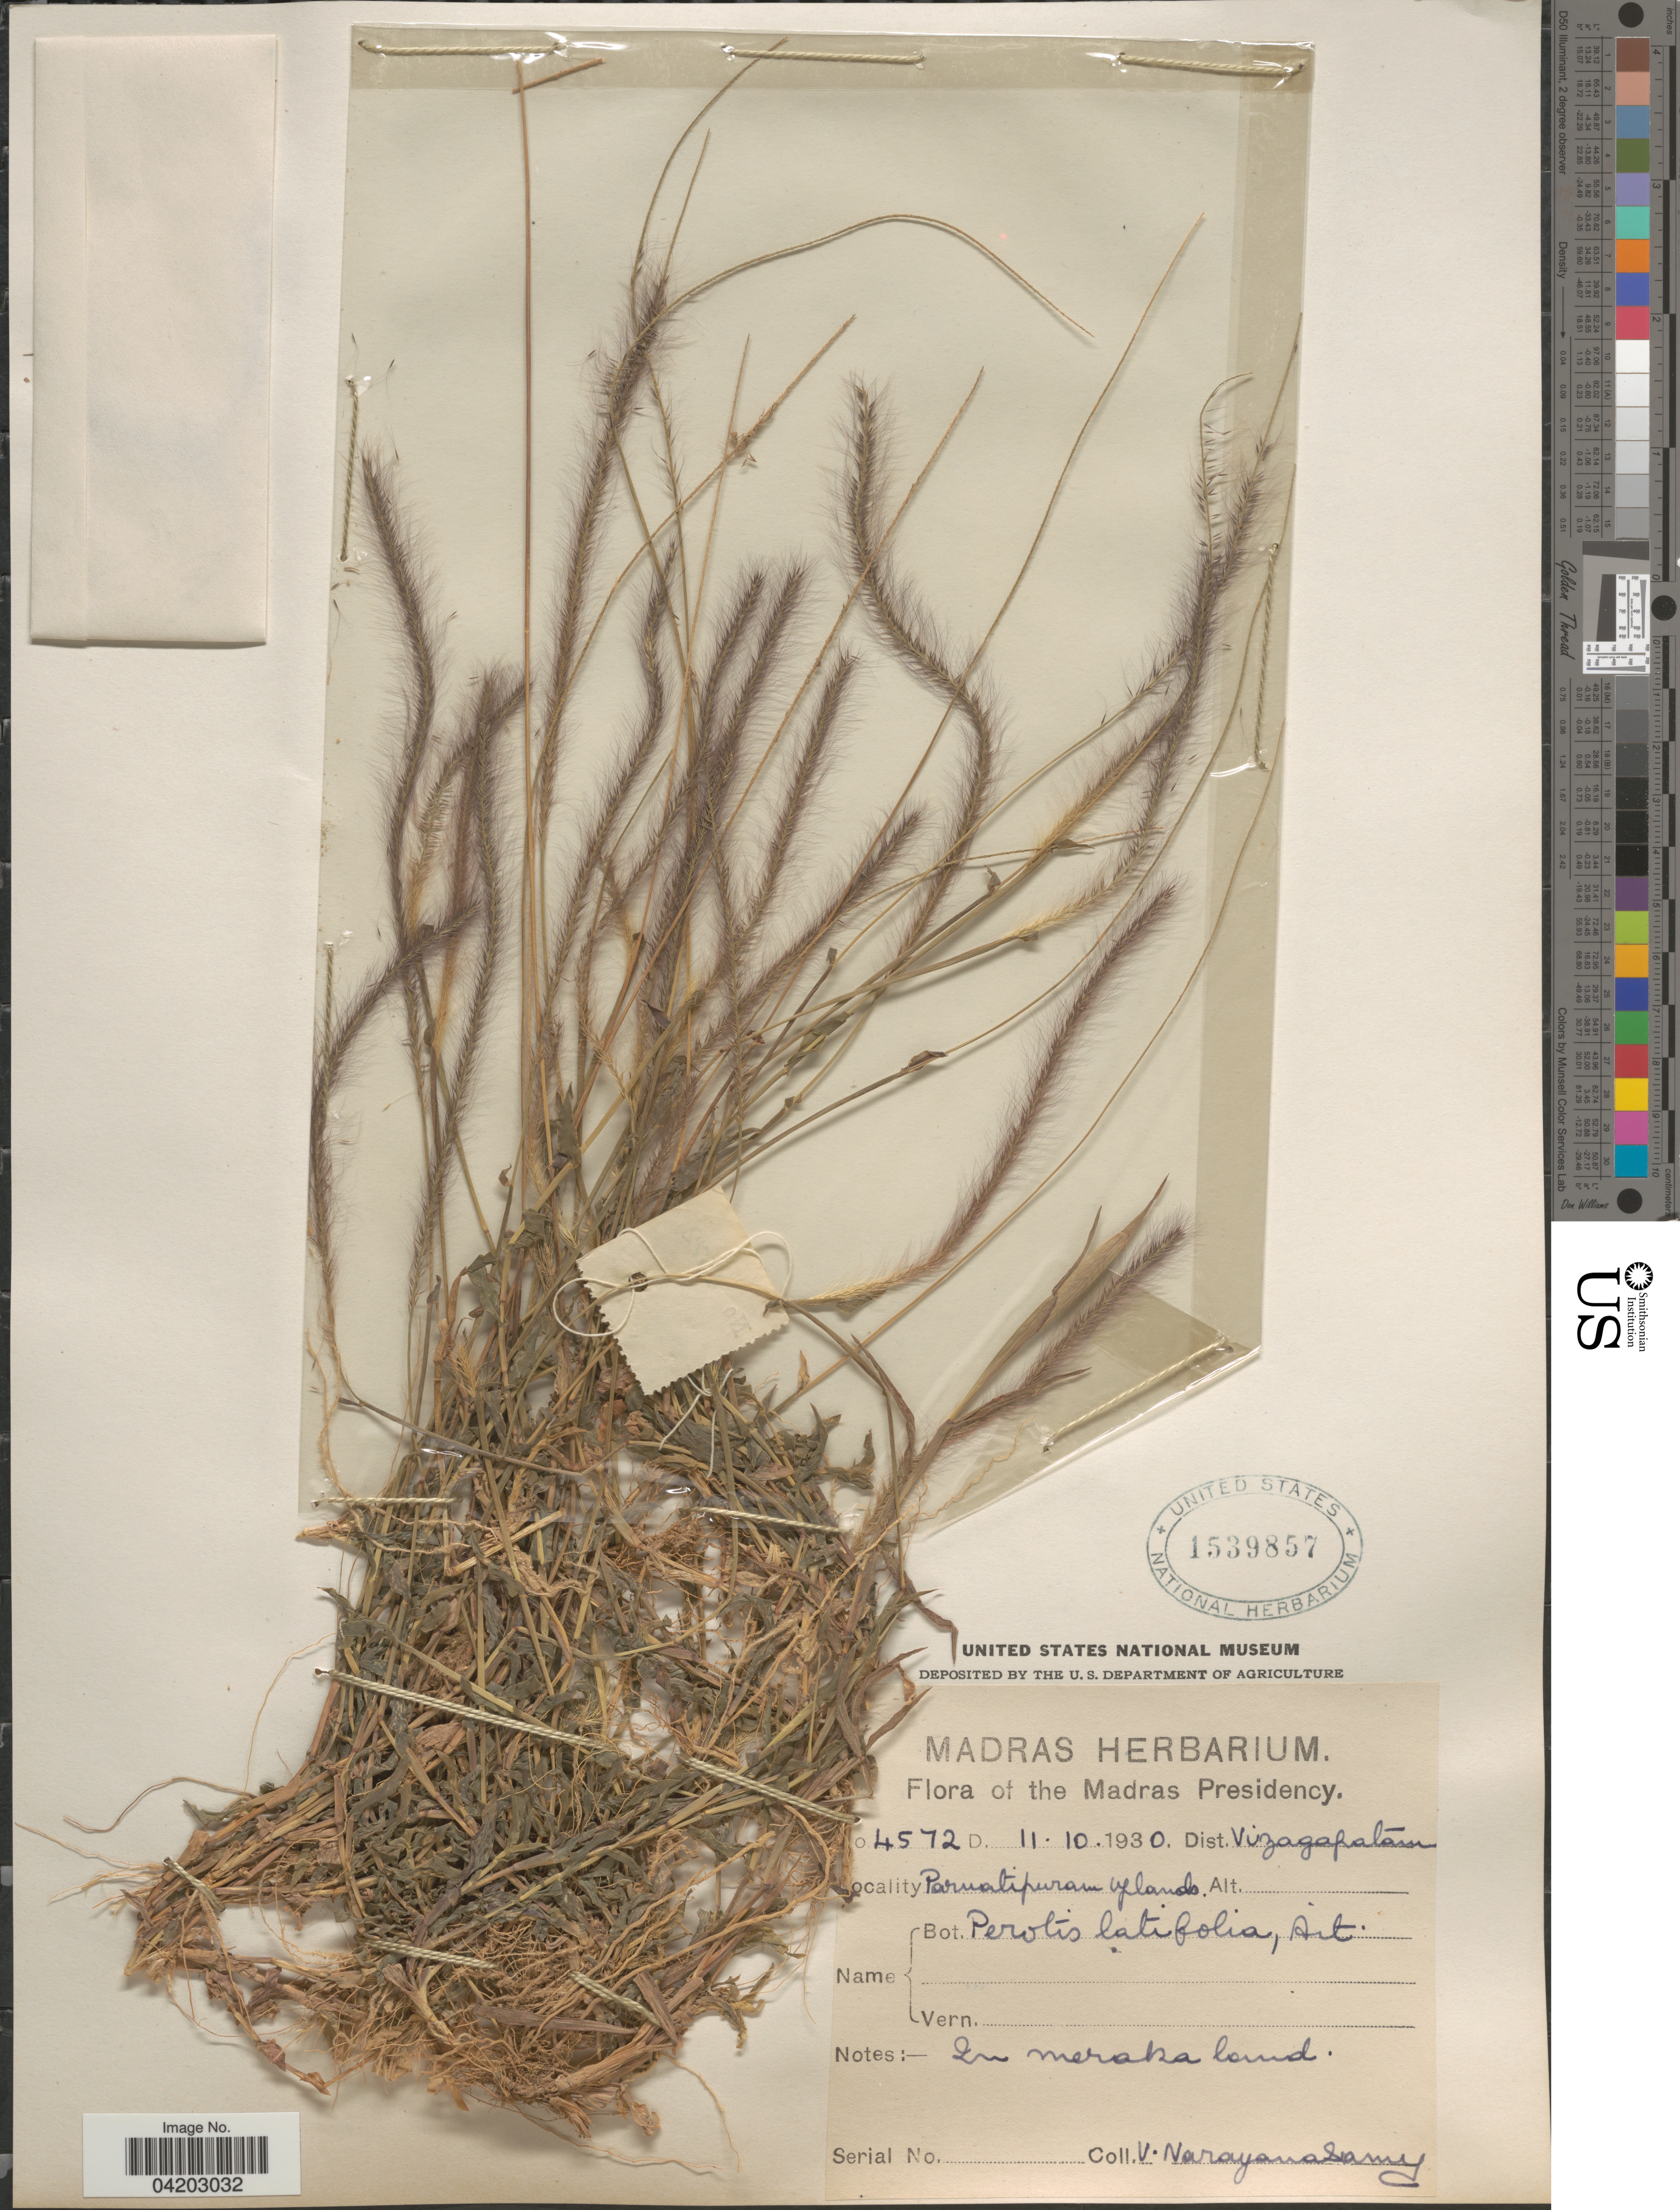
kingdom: Plantae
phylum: Tracheophyta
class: Liliopsida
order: Poales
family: Poaceae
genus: Perotis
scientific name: Perotis indica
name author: (L.) Kuntze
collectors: V. Narayanaswami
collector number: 4572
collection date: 1930-10-11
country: India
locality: The Madras Presidency. Dist. Vizagapatam. Parnatipuram vjlando [interpreted]. In Meraka land.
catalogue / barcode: US 1539857